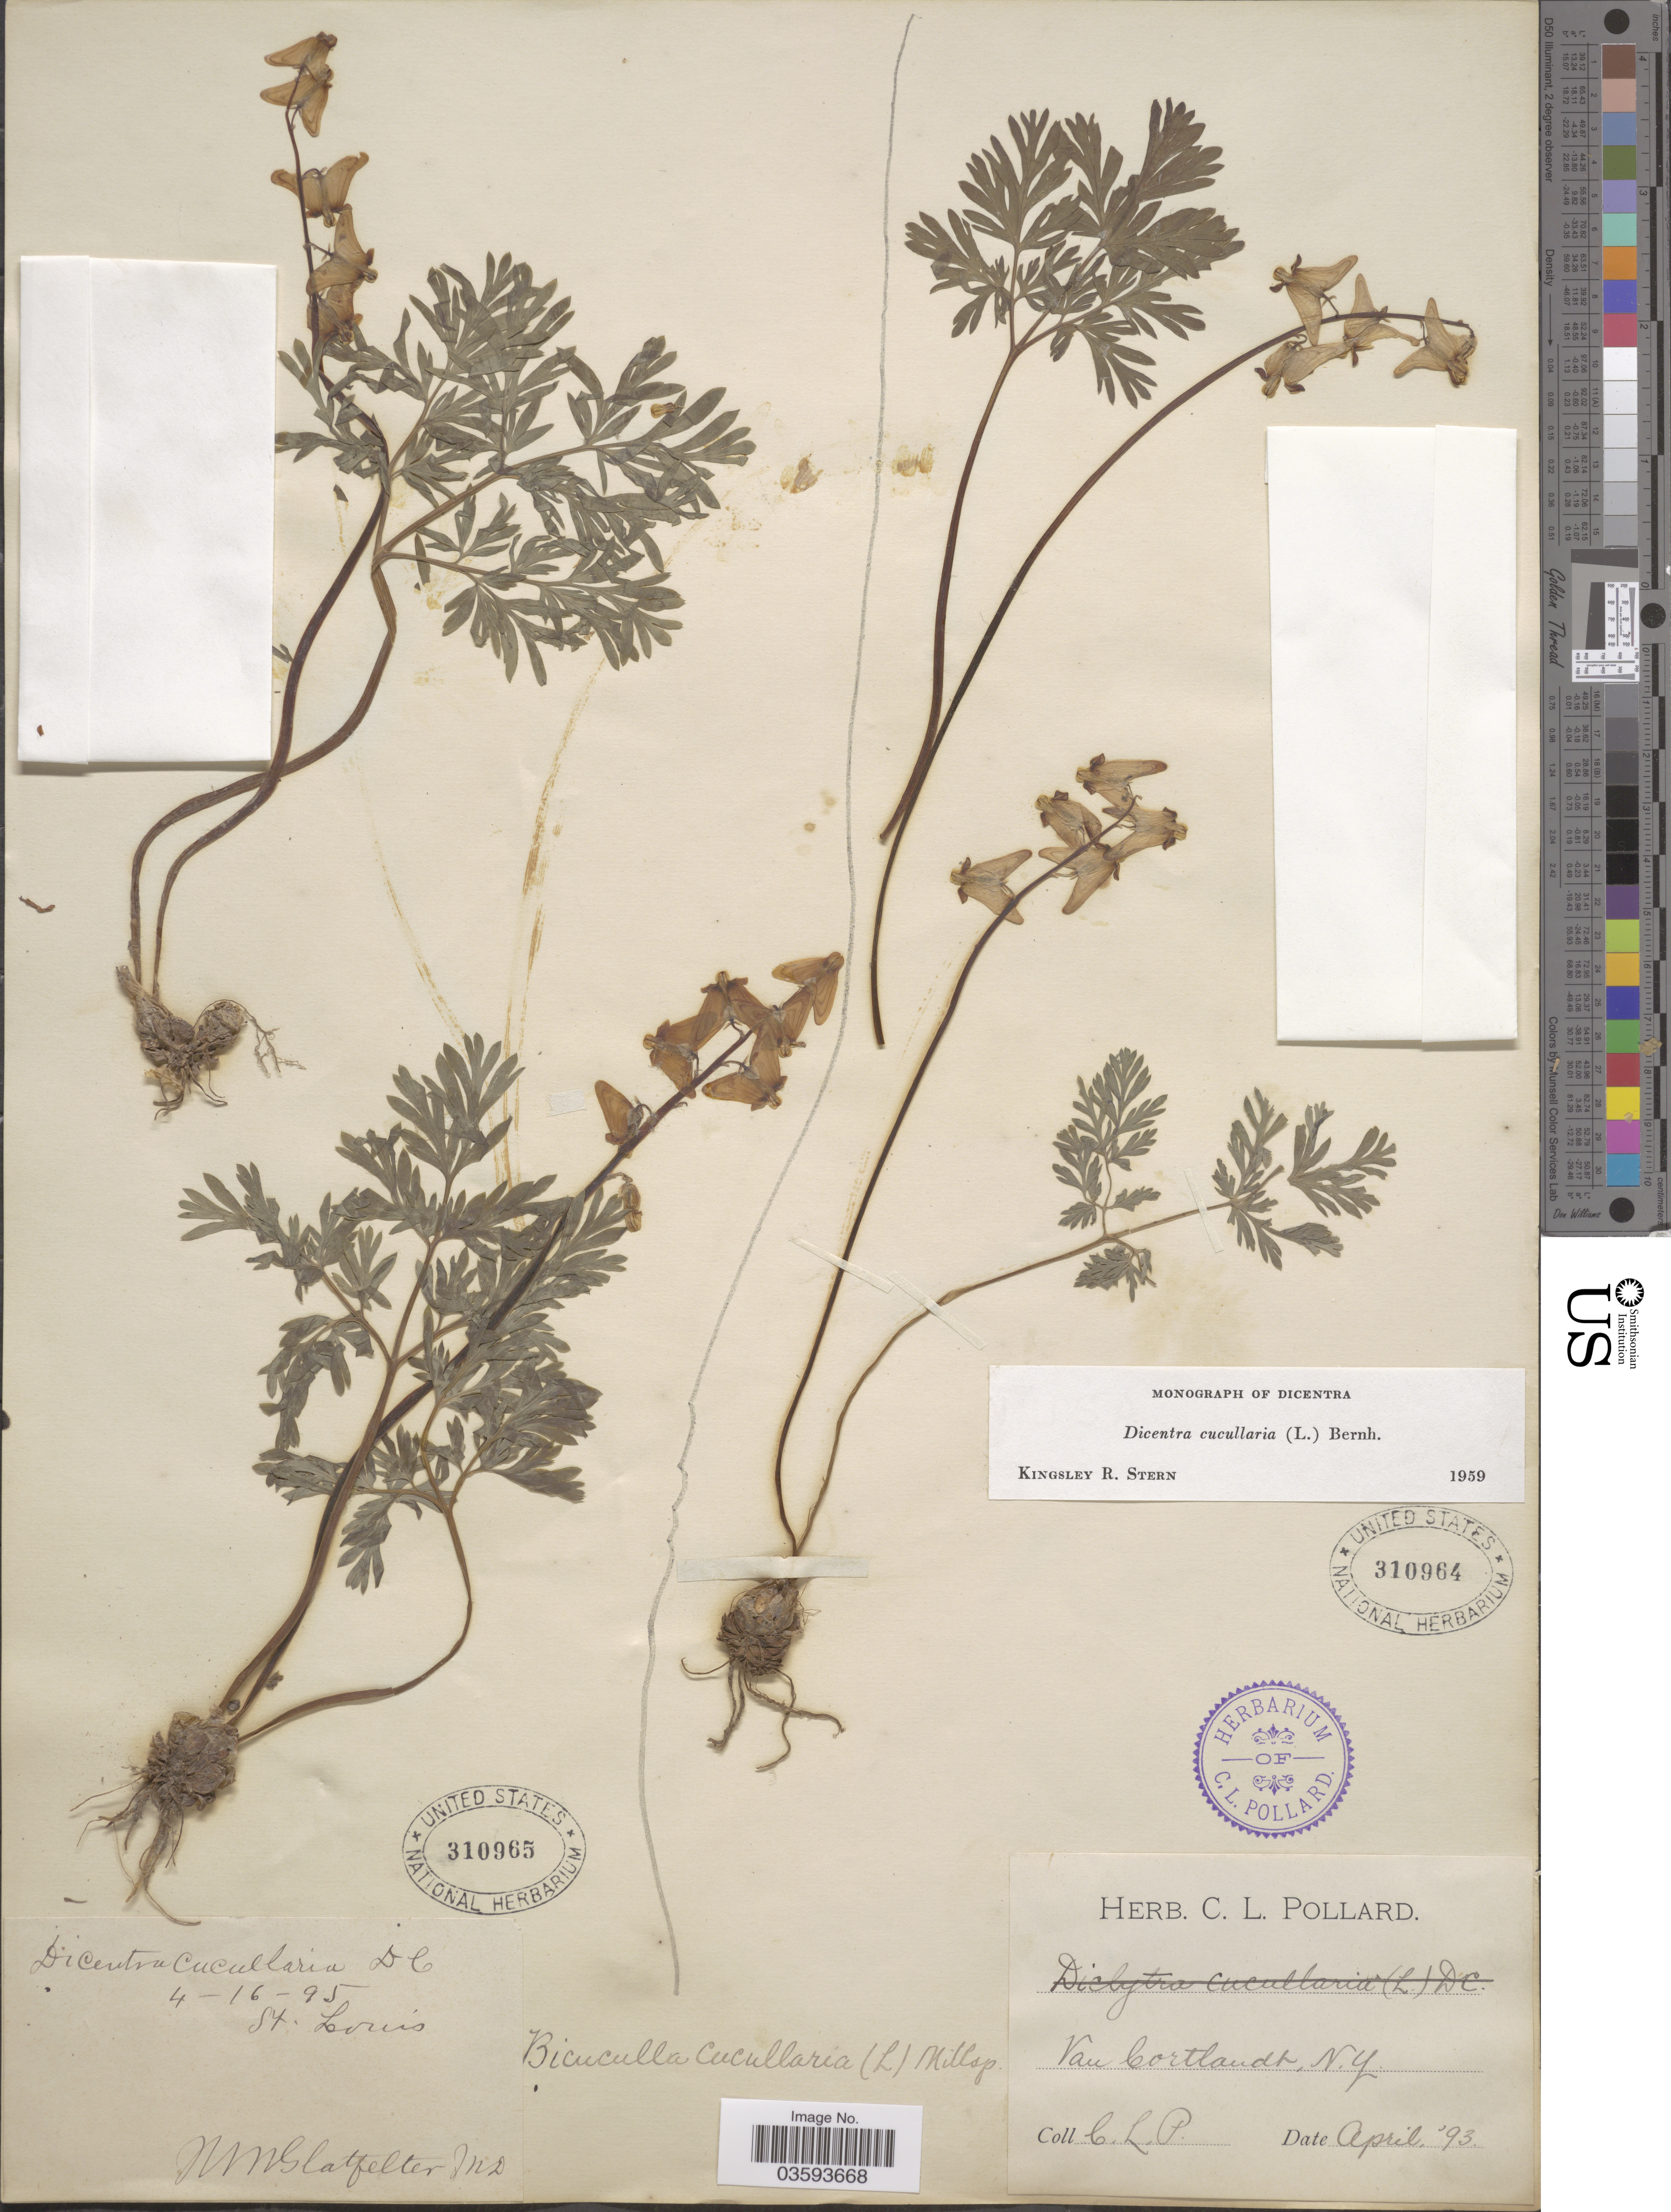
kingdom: Plantae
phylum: Tracheophyta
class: Magnoliopsida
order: Ranunculales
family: Papaveraceae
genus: Dicentra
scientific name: Dicentra cucullaria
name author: (L.) Bernh.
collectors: C. L. Pollard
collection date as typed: Transcribed d/m/y: /4/93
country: United States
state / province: New York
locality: Van Cortlandt.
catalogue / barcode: US 310964-2